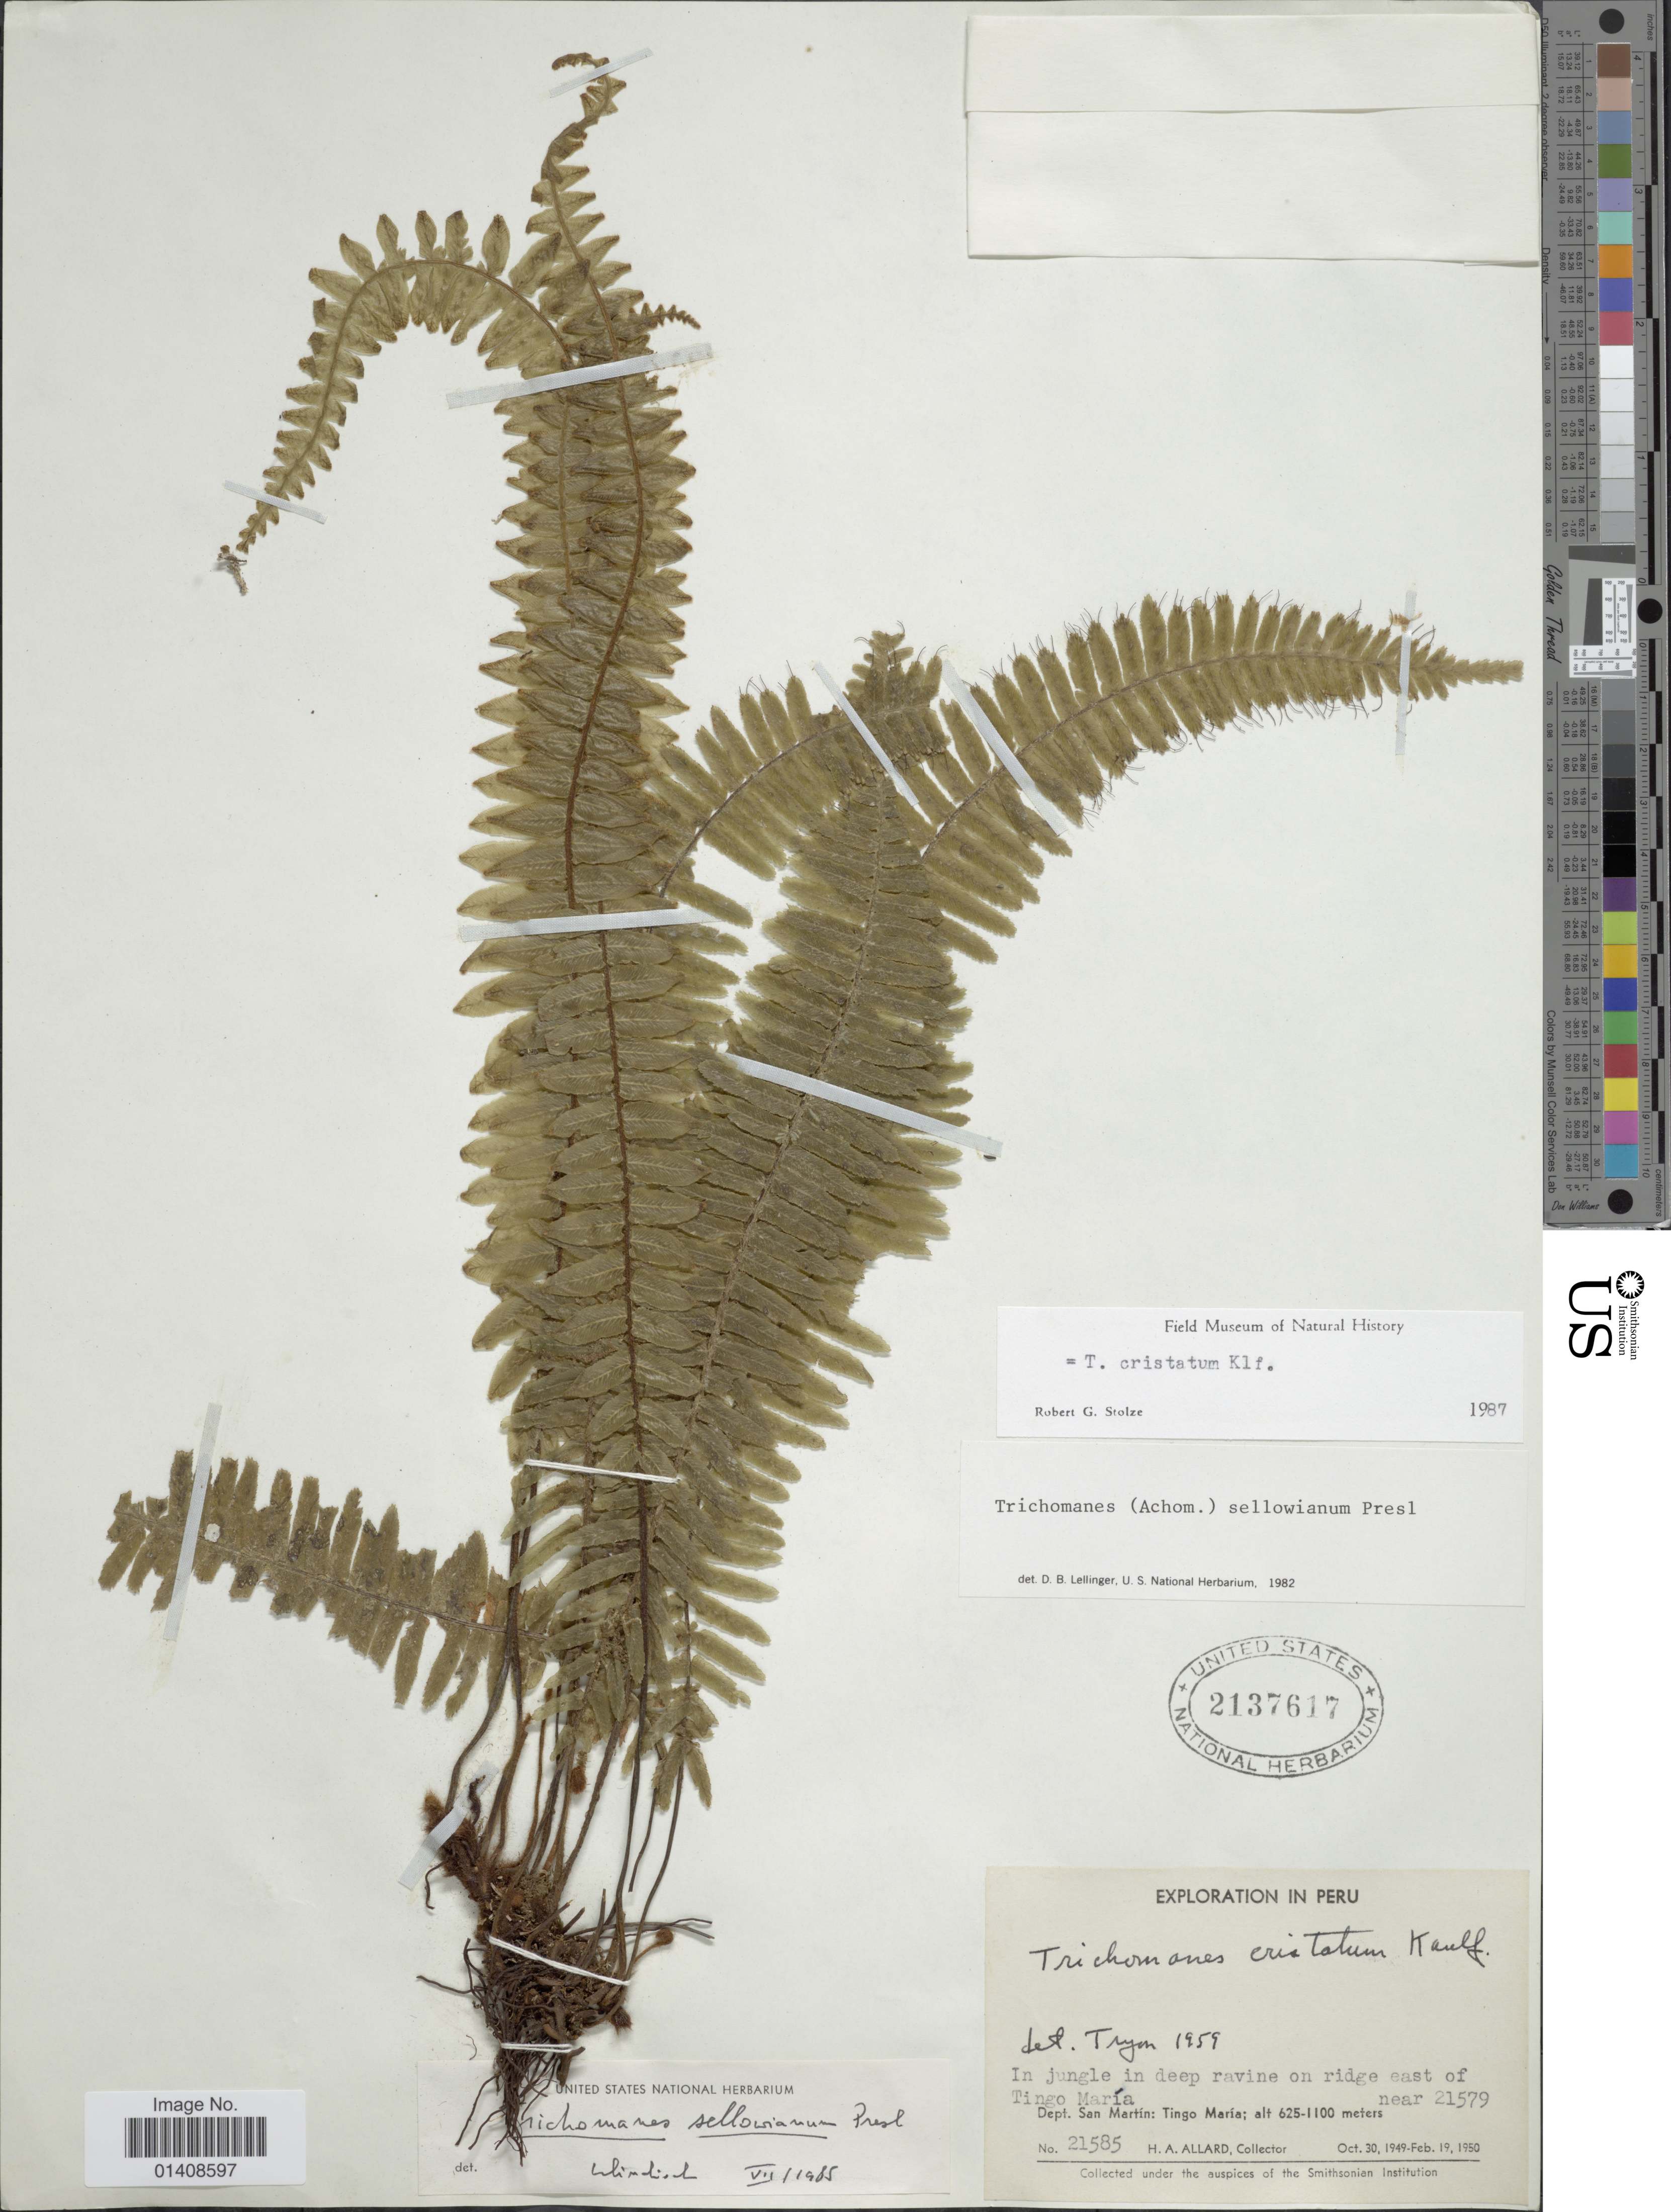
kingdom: Plantae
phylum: Tracheophyta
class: Polypodiopsida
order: Hymenophyllales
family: Hymenophyllaceae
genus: Trichomanes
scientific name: Trichomanes cristatum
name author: Kaulf.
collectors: H. A. Allard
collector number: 21585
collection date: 1949-10-30/1950-02-19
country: Peru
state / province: San Martín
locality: In jungle in deep ravine on ridge east of Tingo Maria, Tingo Maria.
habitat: in jungle in deep ravine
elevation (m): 625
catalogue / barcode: US 2137617